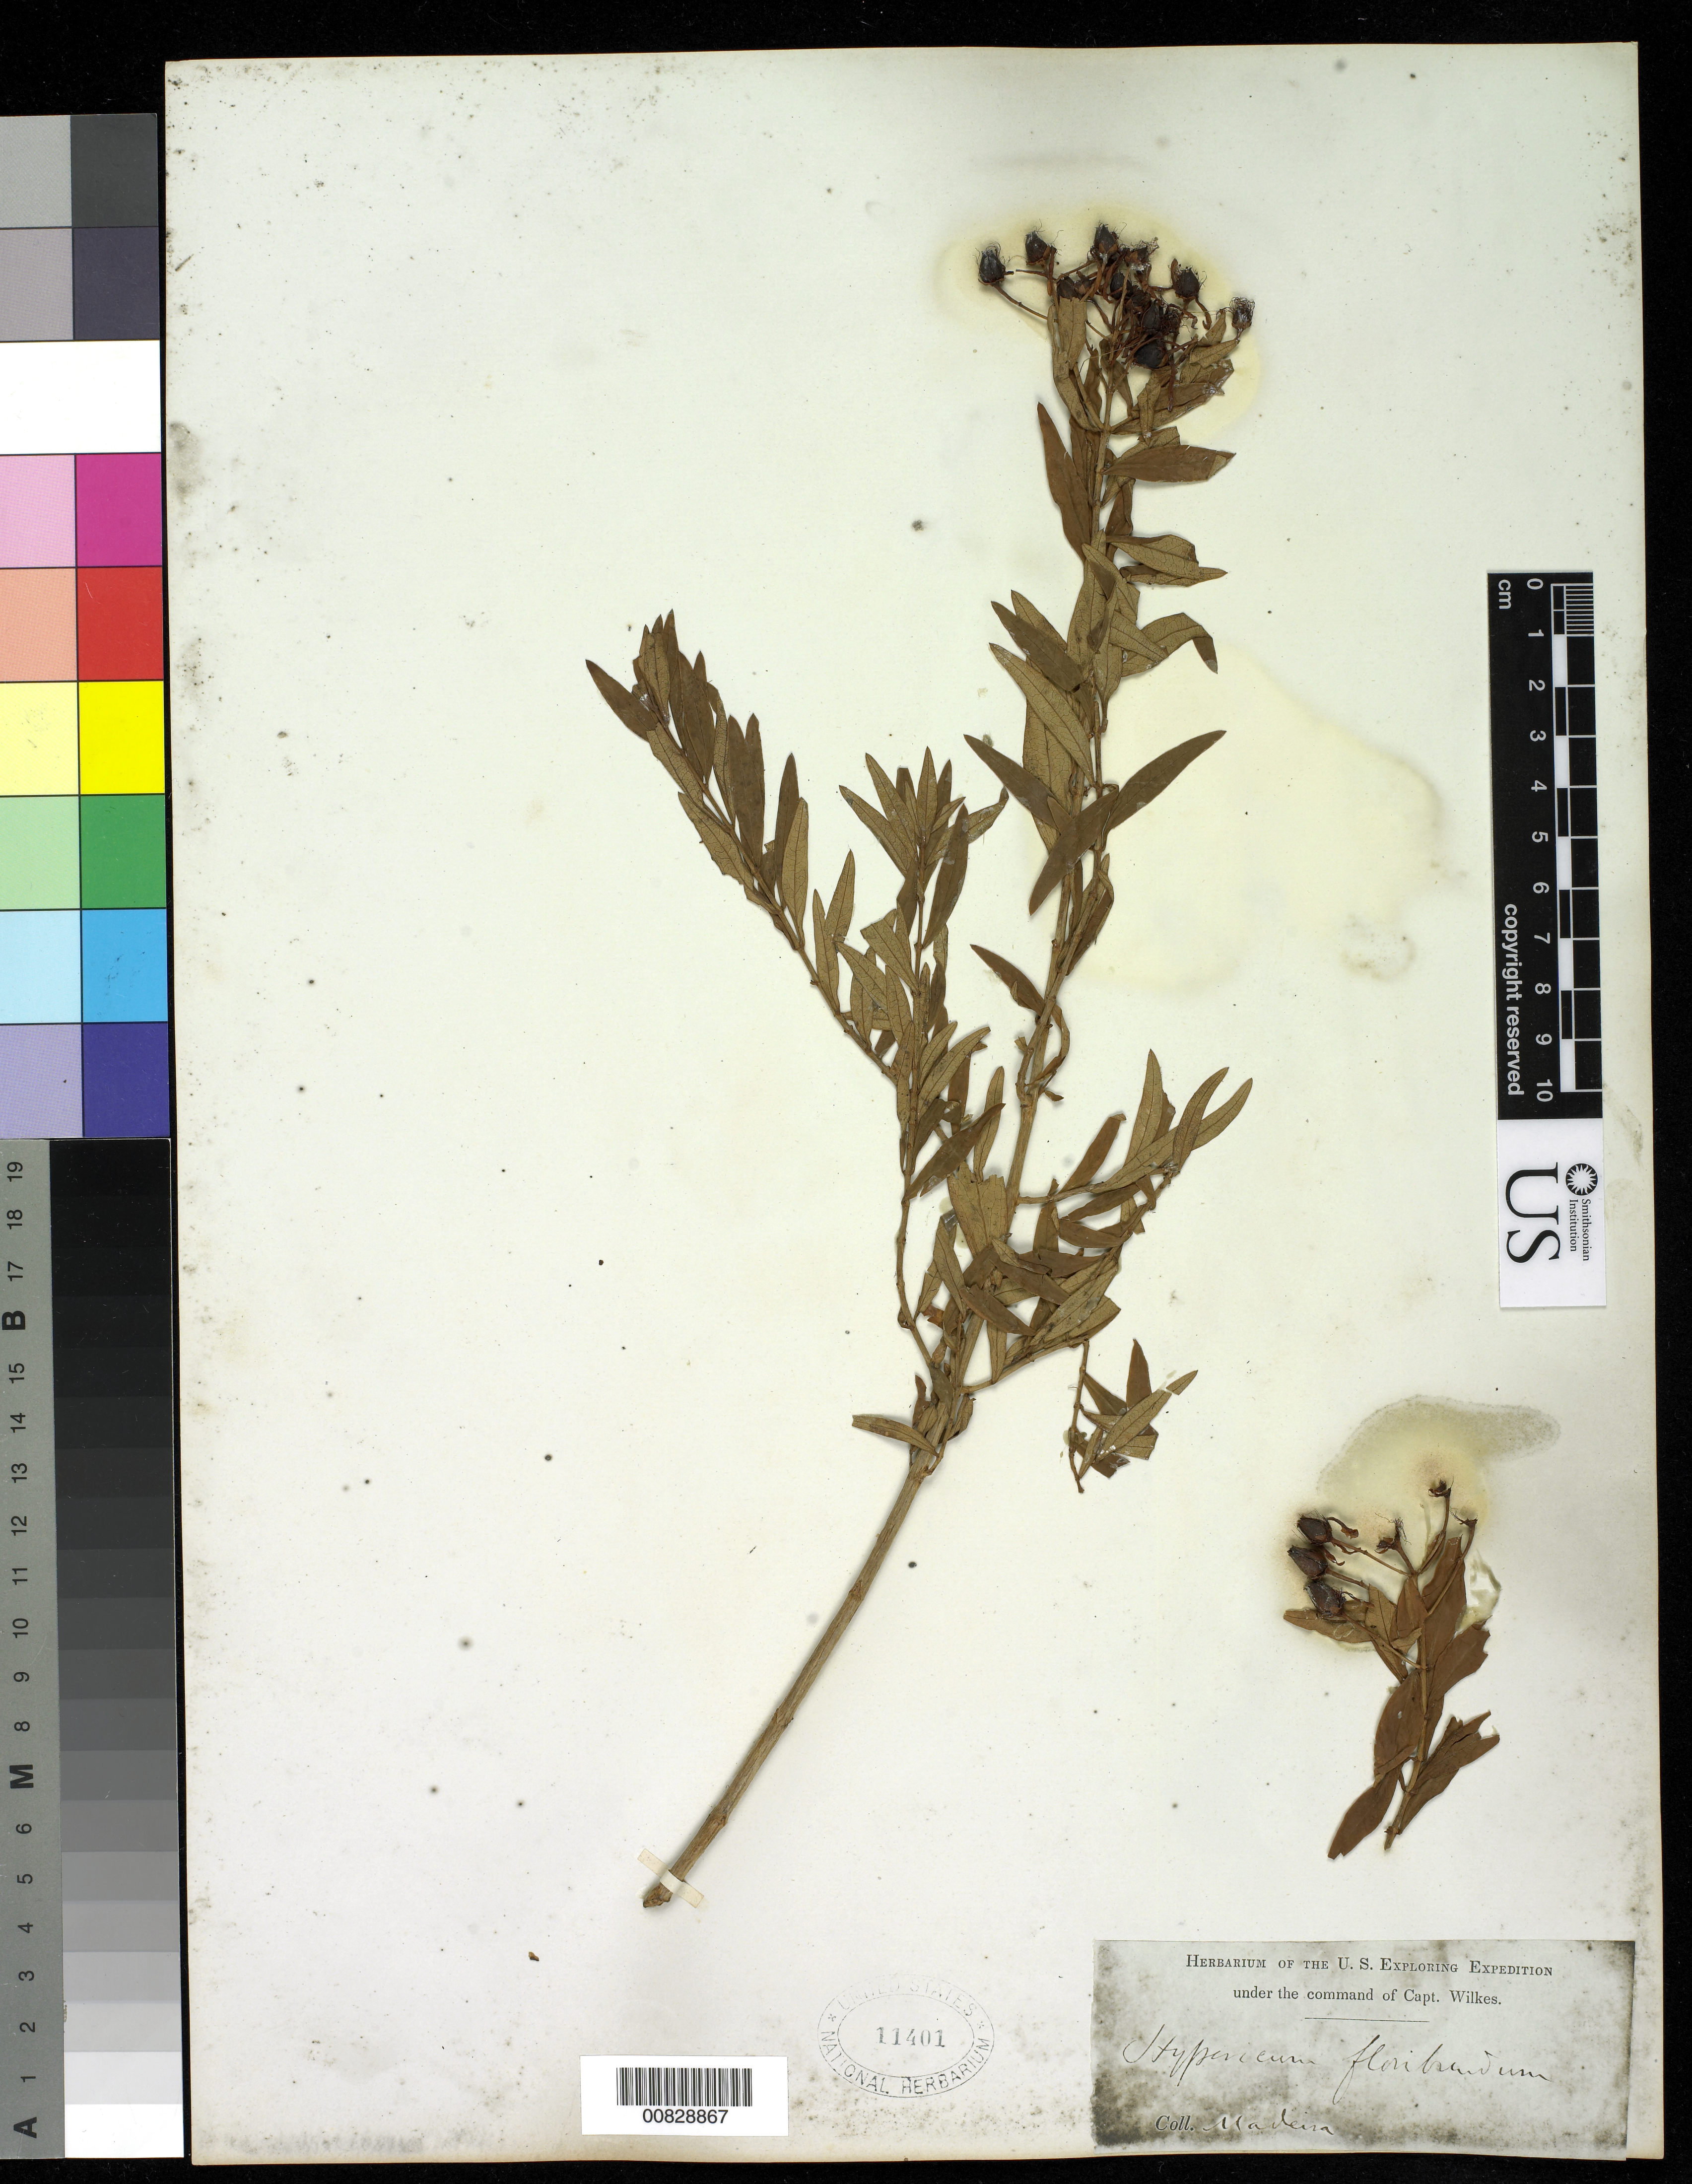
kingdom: Plantae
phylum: Tracheophyta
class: Magnoliopsida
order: Malpighiales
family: Hypericaceae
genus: Hypericum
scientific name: Hypericum floribundum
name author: Aiton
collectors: Wilkes Explor. Exped.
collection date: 1838/1842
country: Portugal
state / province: Madeira (Aut. Reg.)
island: Madeira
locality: Funchal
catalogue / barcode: US 11401